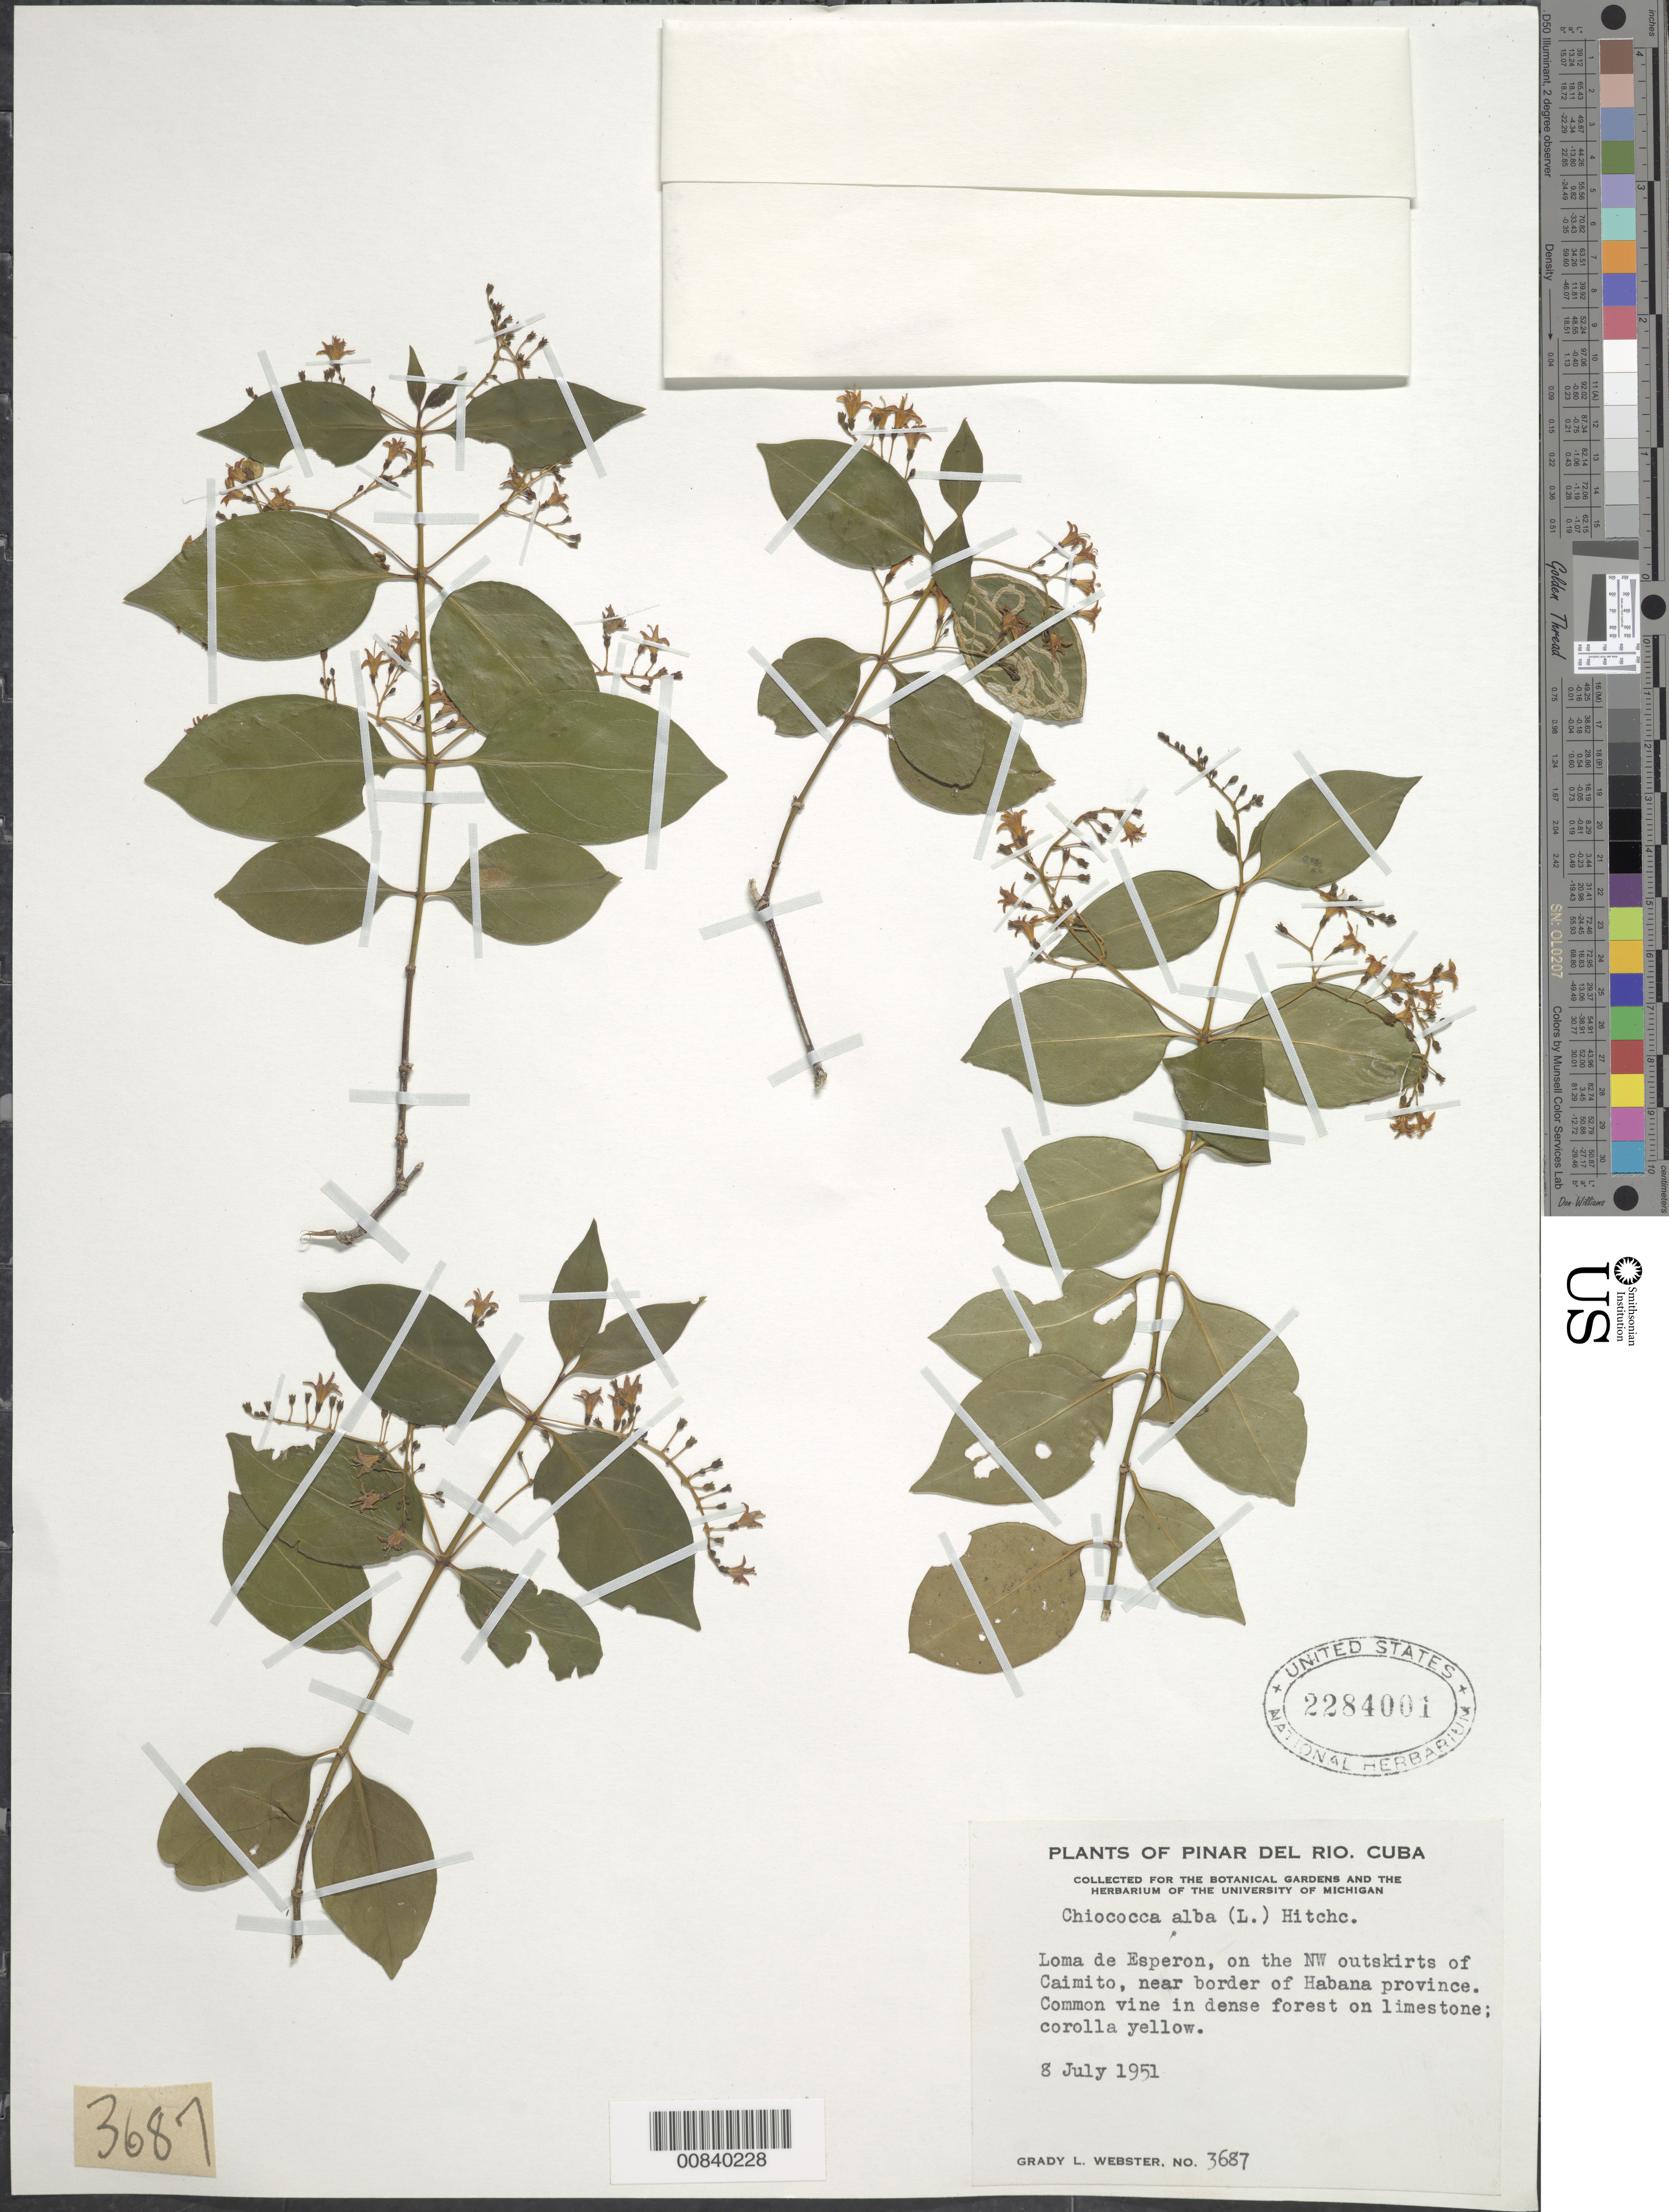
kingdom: Plantae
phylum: Tracheophyta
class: Magnoliopsida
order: Gentianales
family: Rubiaceae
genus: Chiococca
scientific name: Chiococca alba subsp. alba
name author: (L.) Hitchc.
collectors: G. L. Webster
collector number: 3687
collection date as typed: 08 Jul 1951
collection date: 1951-07-08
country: Cuba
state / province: La Habana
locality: Loma de Esperon, on the NW outskirts of Caimito, near border of Habana Province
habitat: Dense forest on limestone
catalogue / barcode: US 2284001